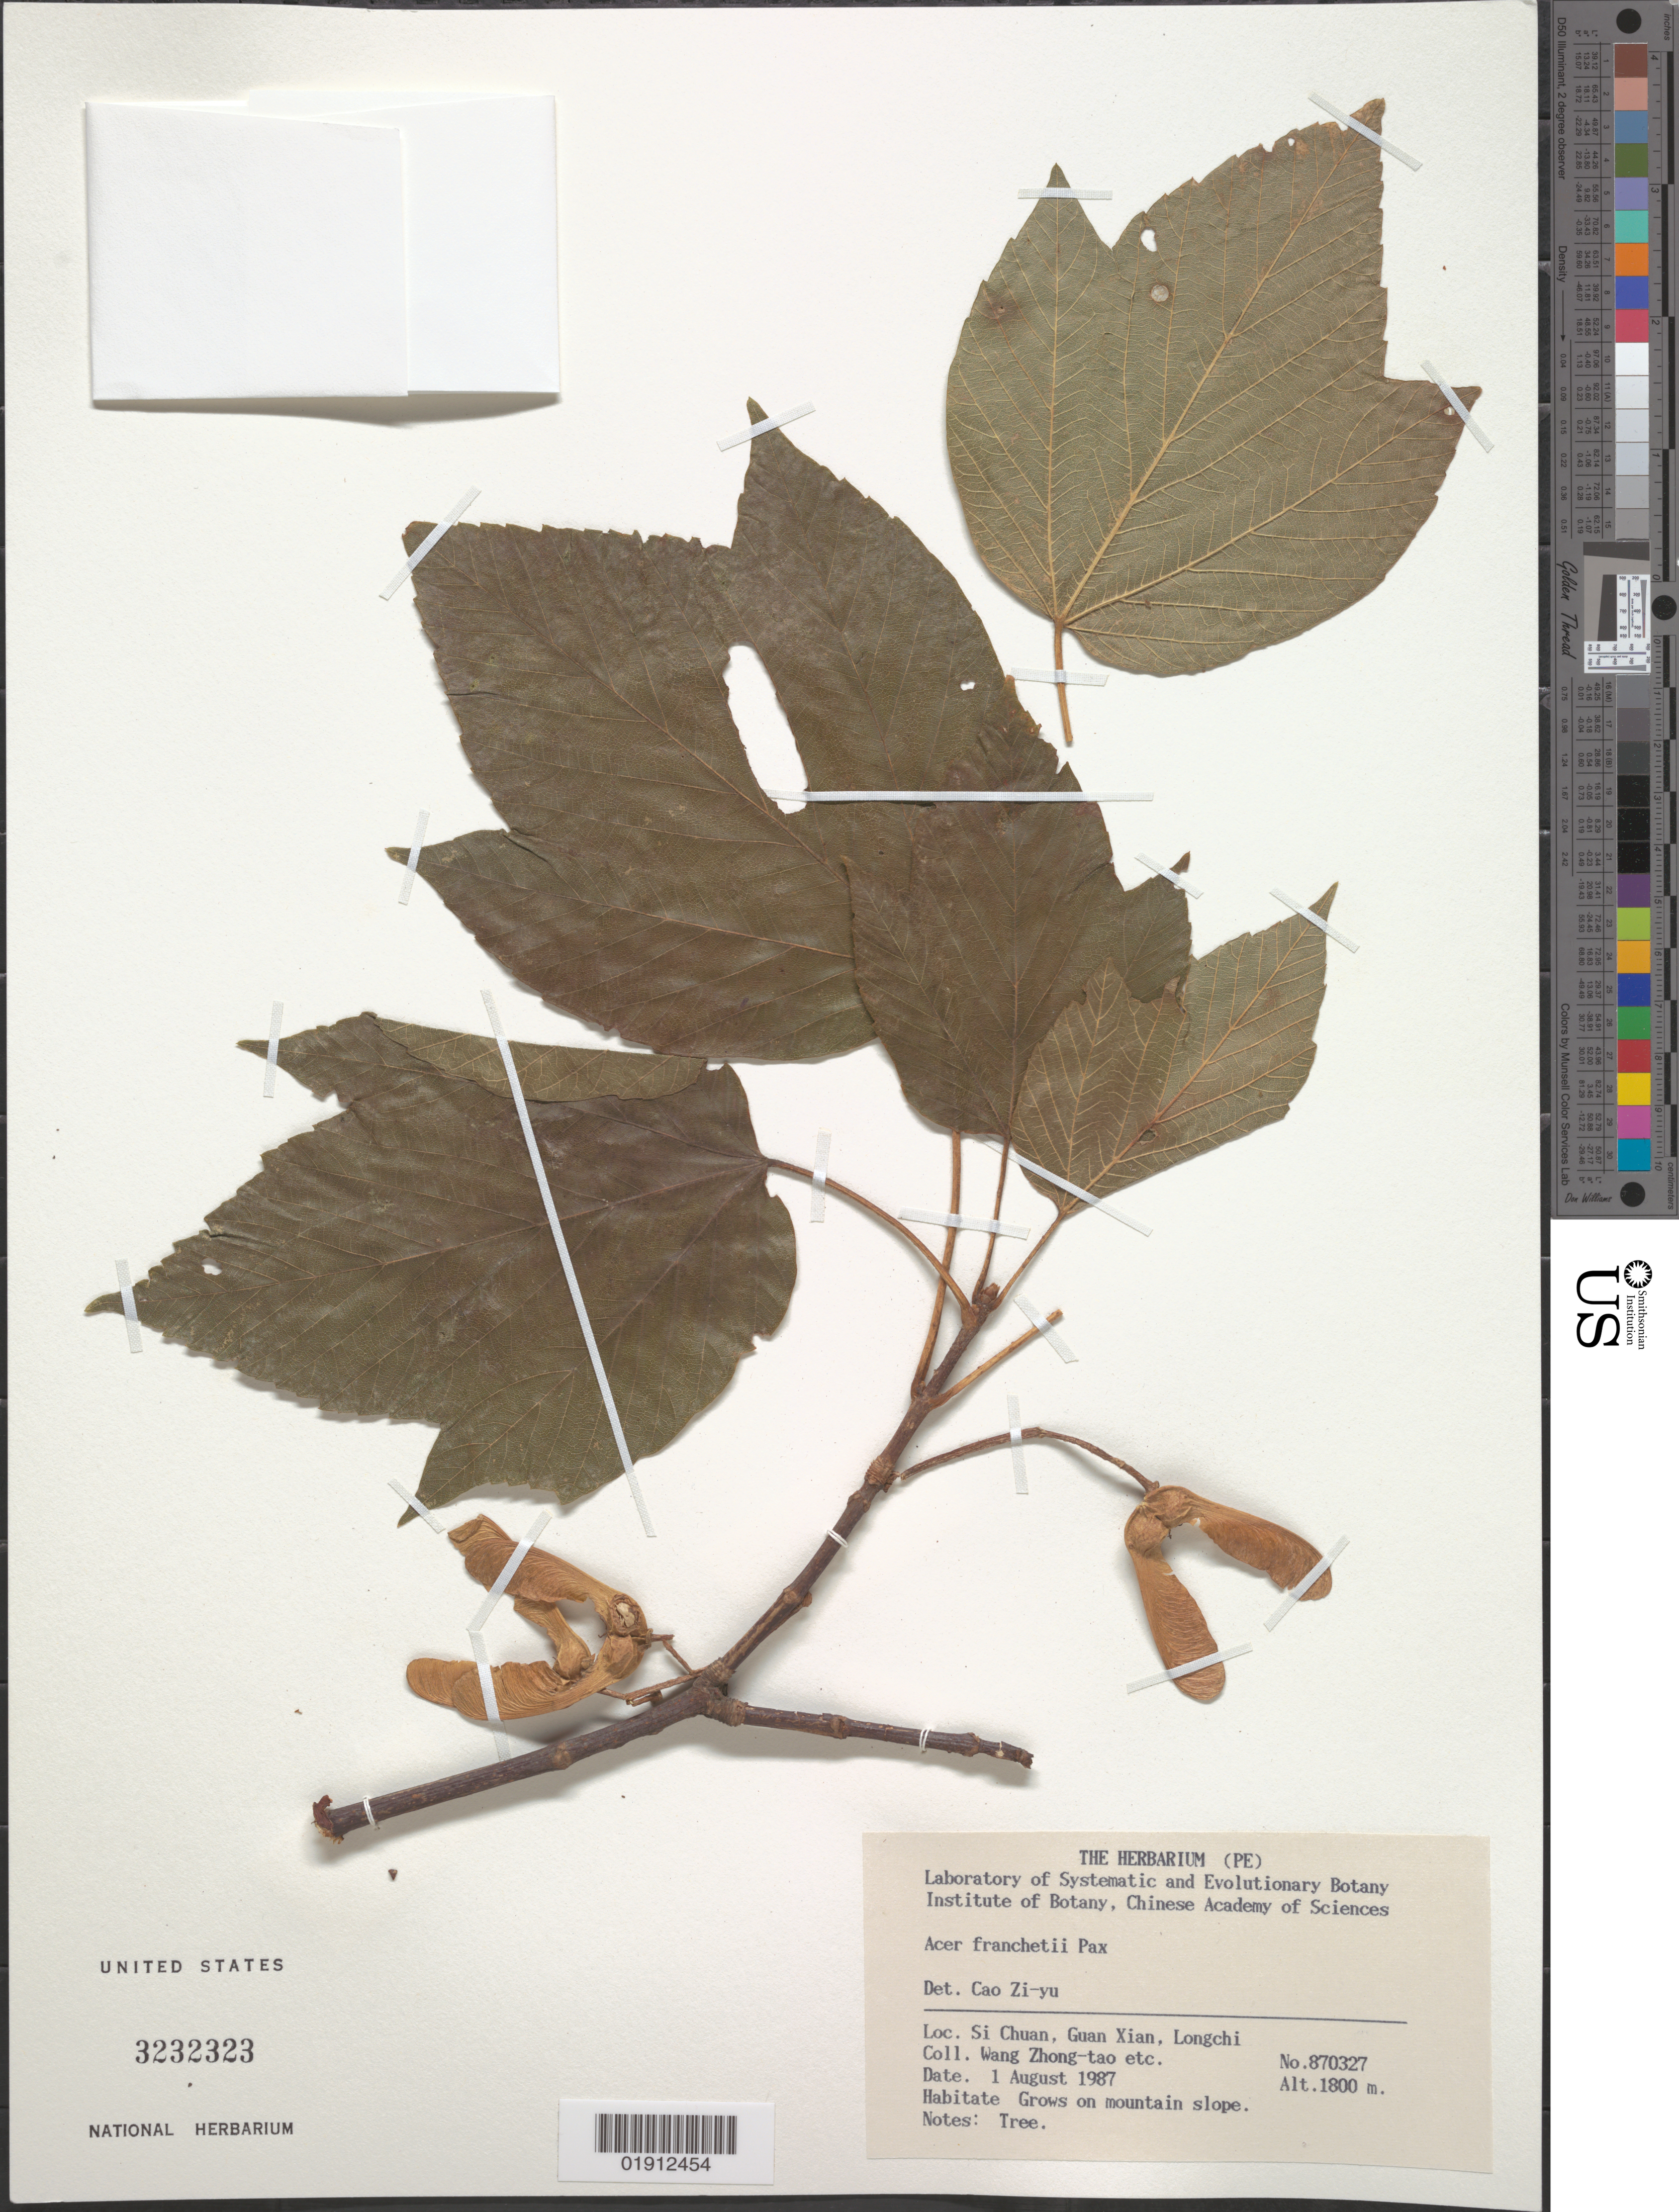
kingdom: Plantae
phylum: Tracheophyta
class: Magnoliopsida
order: Sapindales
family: Sapindaceae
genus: Acer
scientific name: Acer franchetii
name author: Pax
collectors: W. Zhong-Tao et al.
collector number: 870327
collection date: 1987-08-01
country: China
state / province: Shandong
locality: Si Chuan, Guan Xian [Guan County], Longchi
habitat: Grows on mountain slope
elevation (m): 1800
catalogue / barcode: US 3232323